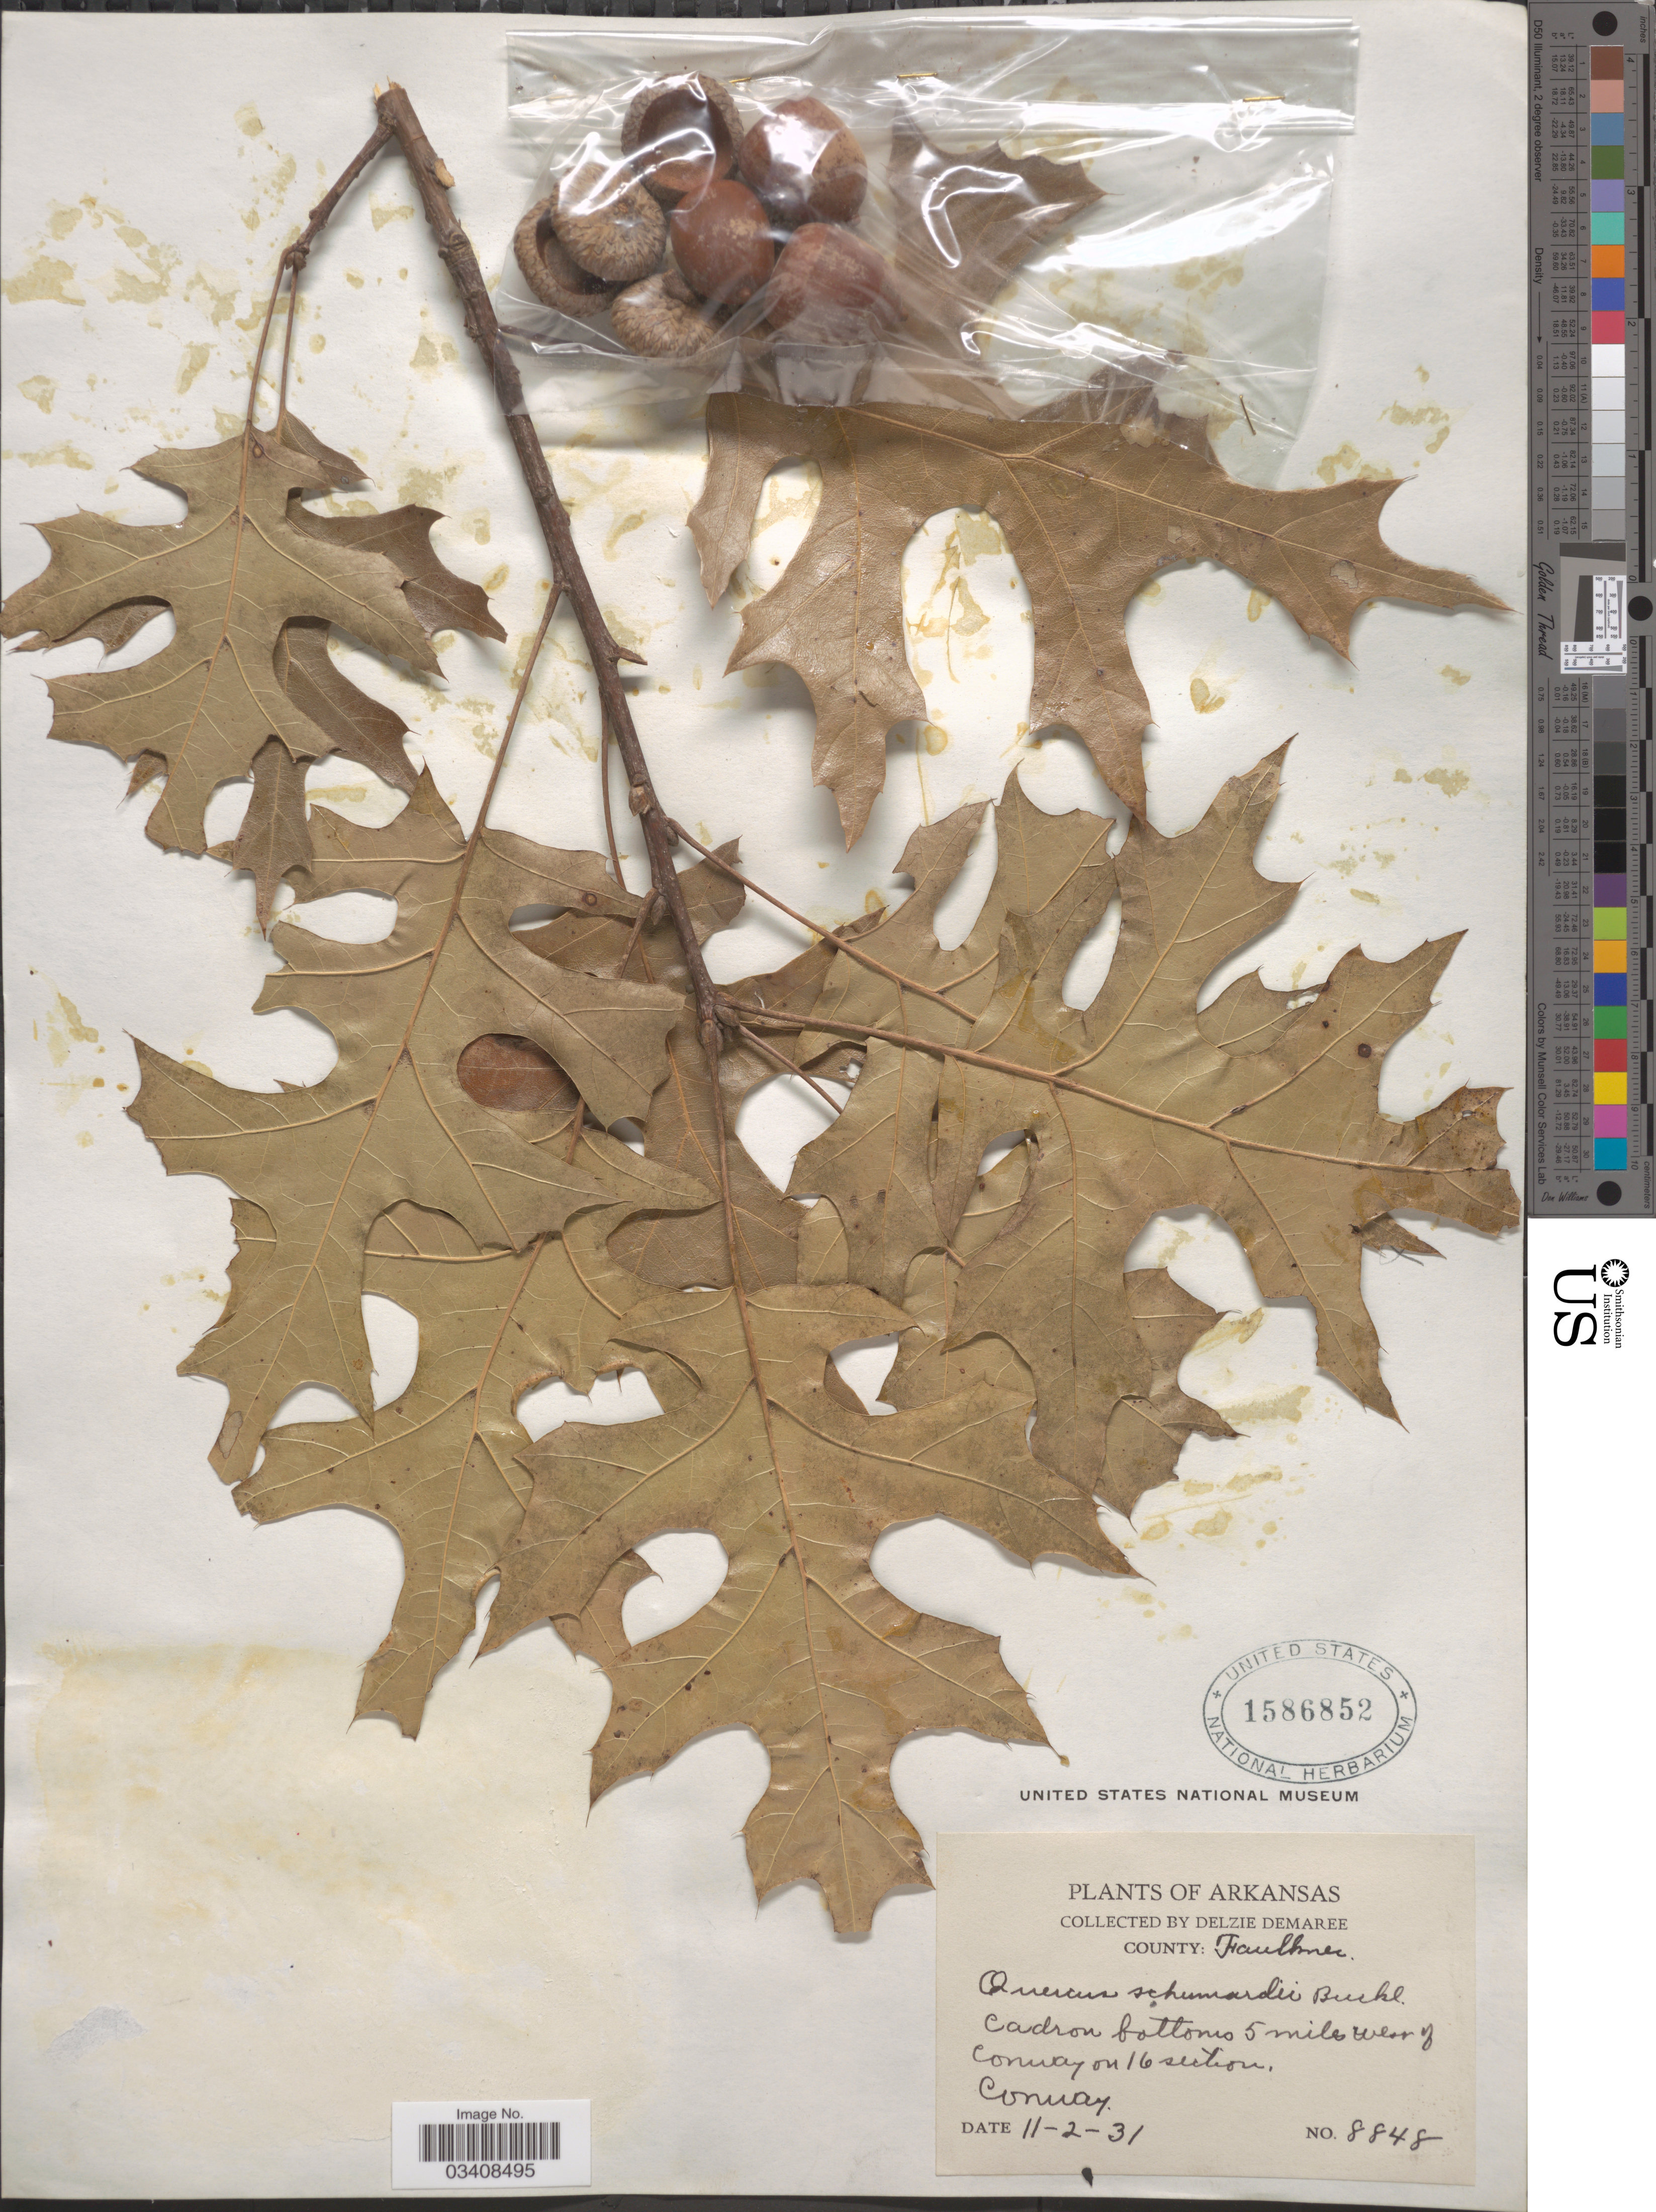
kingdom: Plantae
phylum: Tracheophyta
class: Magnoliopsida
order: Fagales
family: Fagaceae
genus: Quercus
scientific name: Quercus shumardii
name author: Buckley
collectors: D. Demaree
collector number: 8848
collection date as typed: Transcribed d/m/y: 2/11/31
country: United States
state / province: Arkansas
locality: County: Faulkner. Cadron bottoms 5 miles west of Conway on 16 section. Conway.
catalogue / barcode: US 1586852